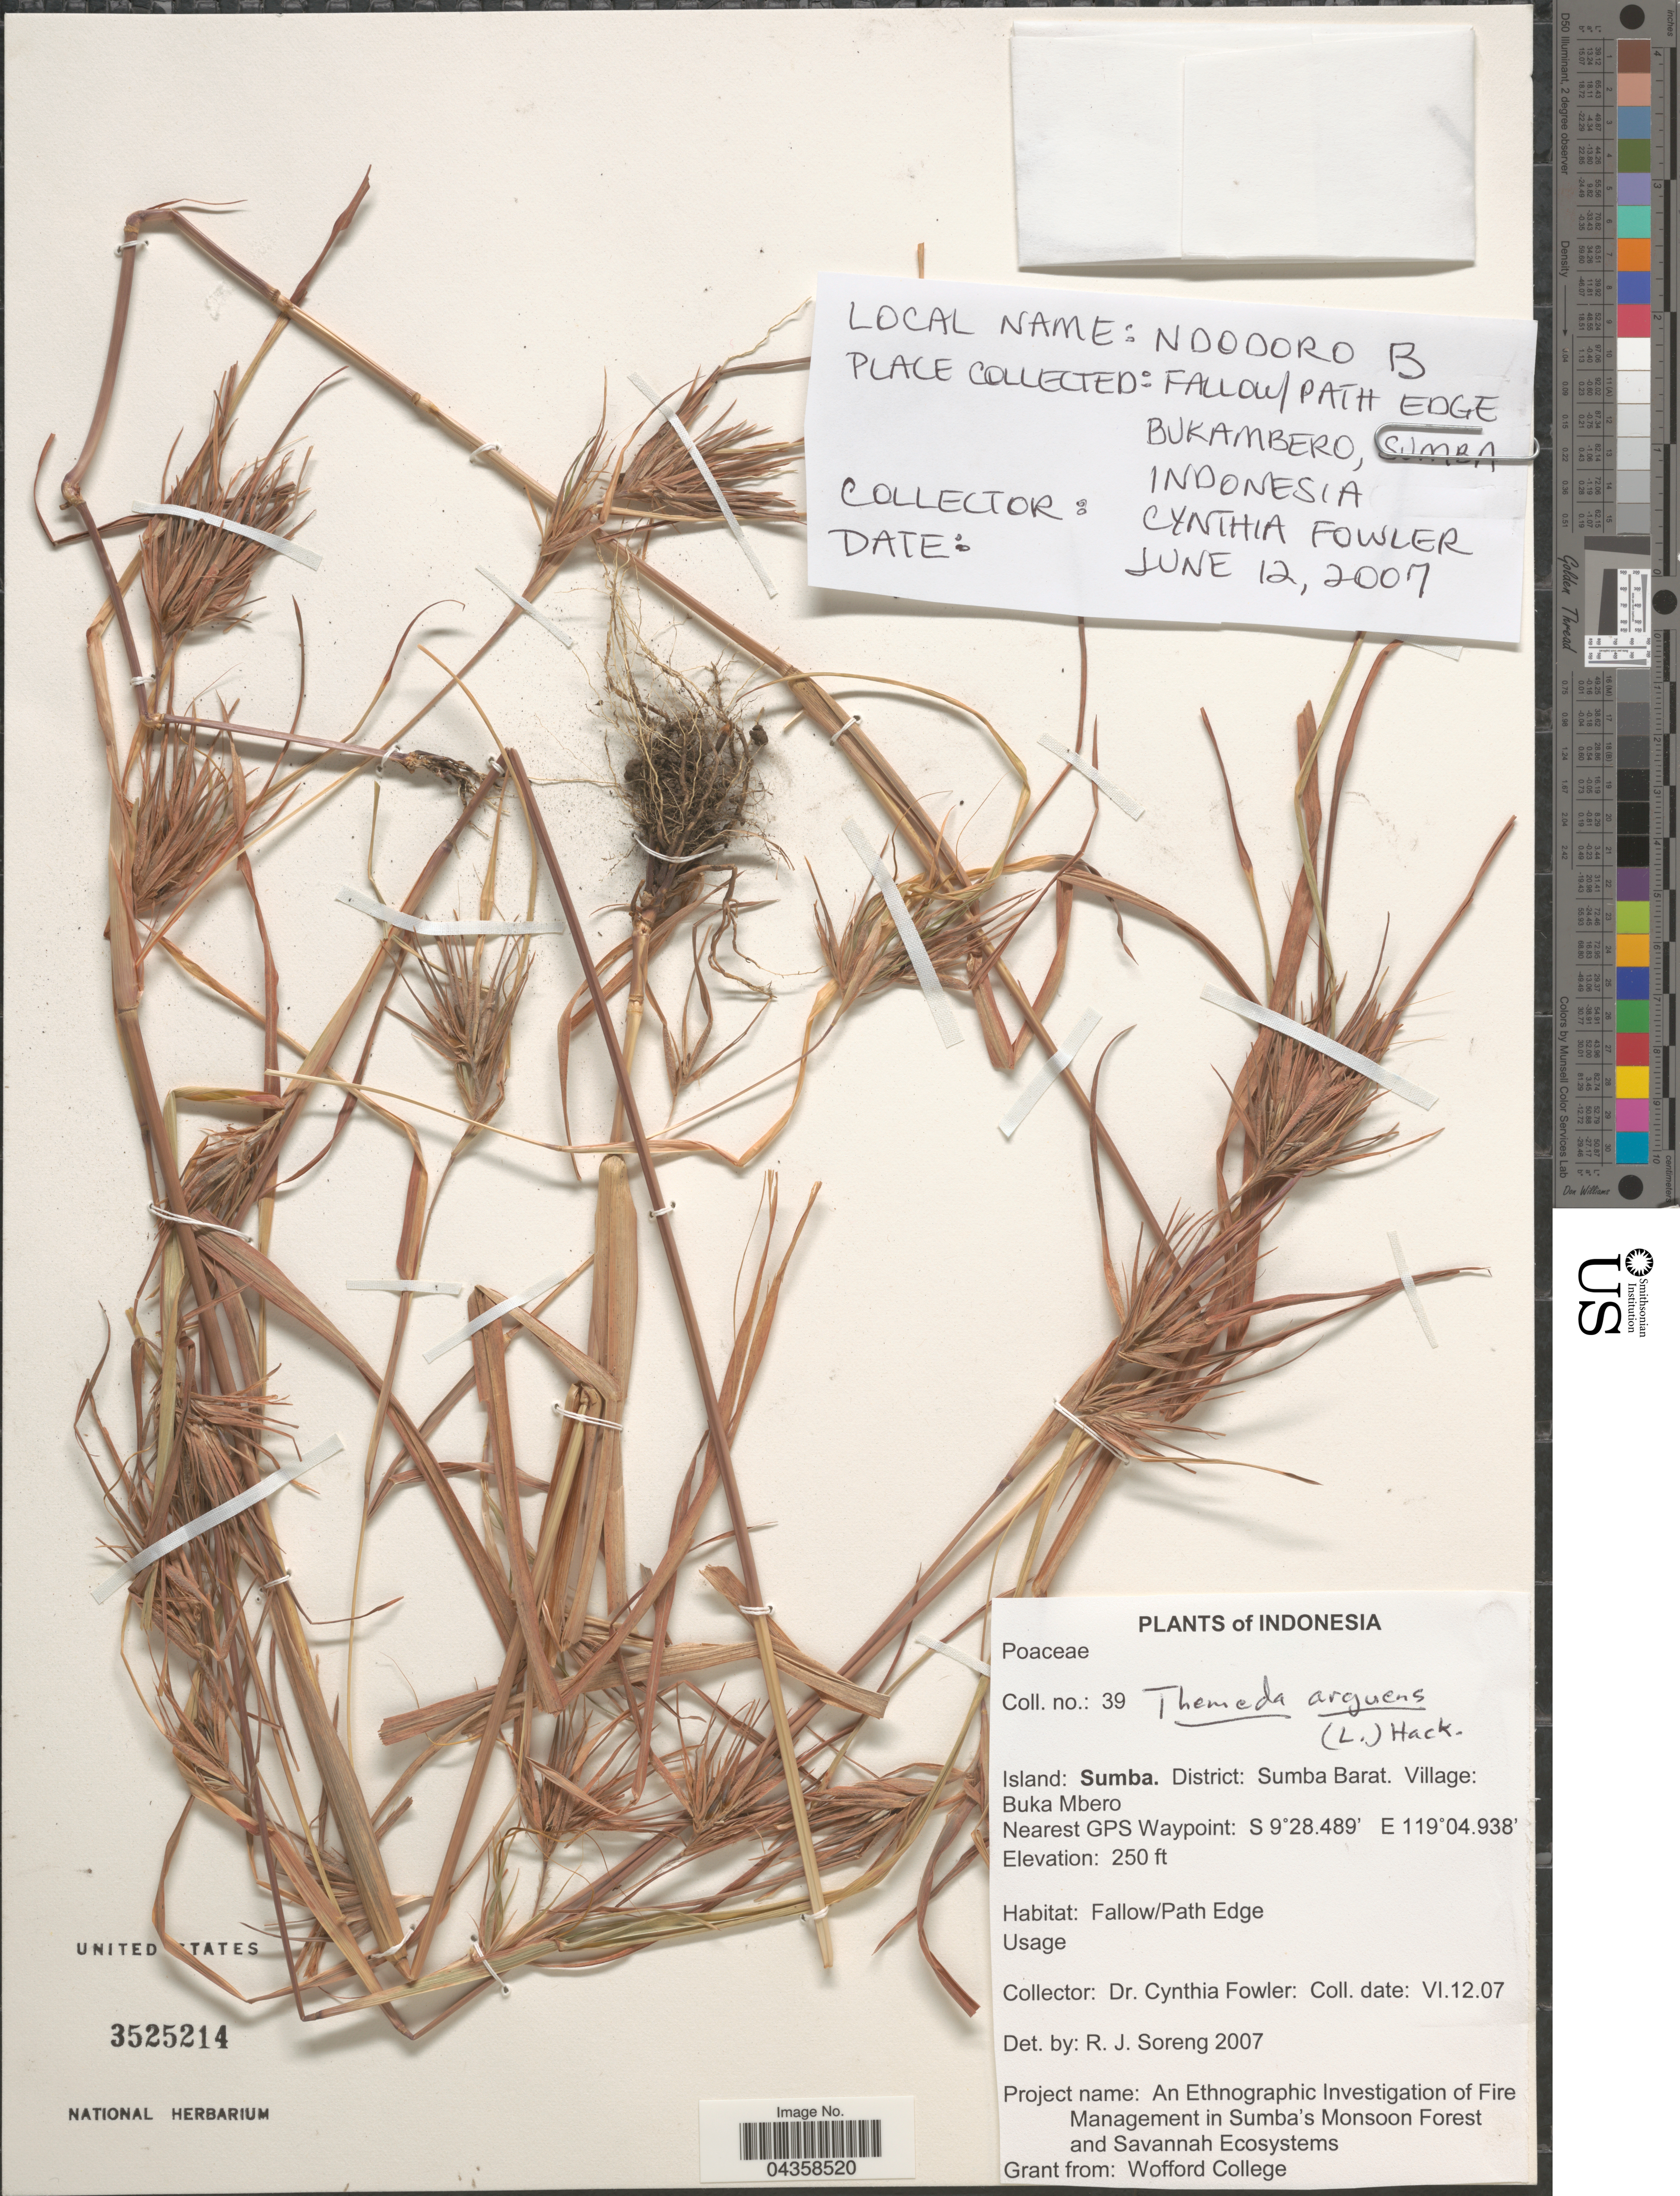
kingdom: Plantae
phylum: Tracheophyta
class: Liliopsida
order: Poales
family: Poaceae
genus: Themeda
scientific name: Themeda arguens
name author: (L.) Hack.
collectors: C. Fowler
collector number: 39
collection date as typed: Transcribed d/m/y: 12/6/7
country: Indonesia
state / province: Nusa Tenggara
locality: Island: Sumba. District: Sumba Barat. Village: Buka Mbero. Nearest GPS Waypoint.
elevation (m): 76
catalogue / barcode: US 3525214